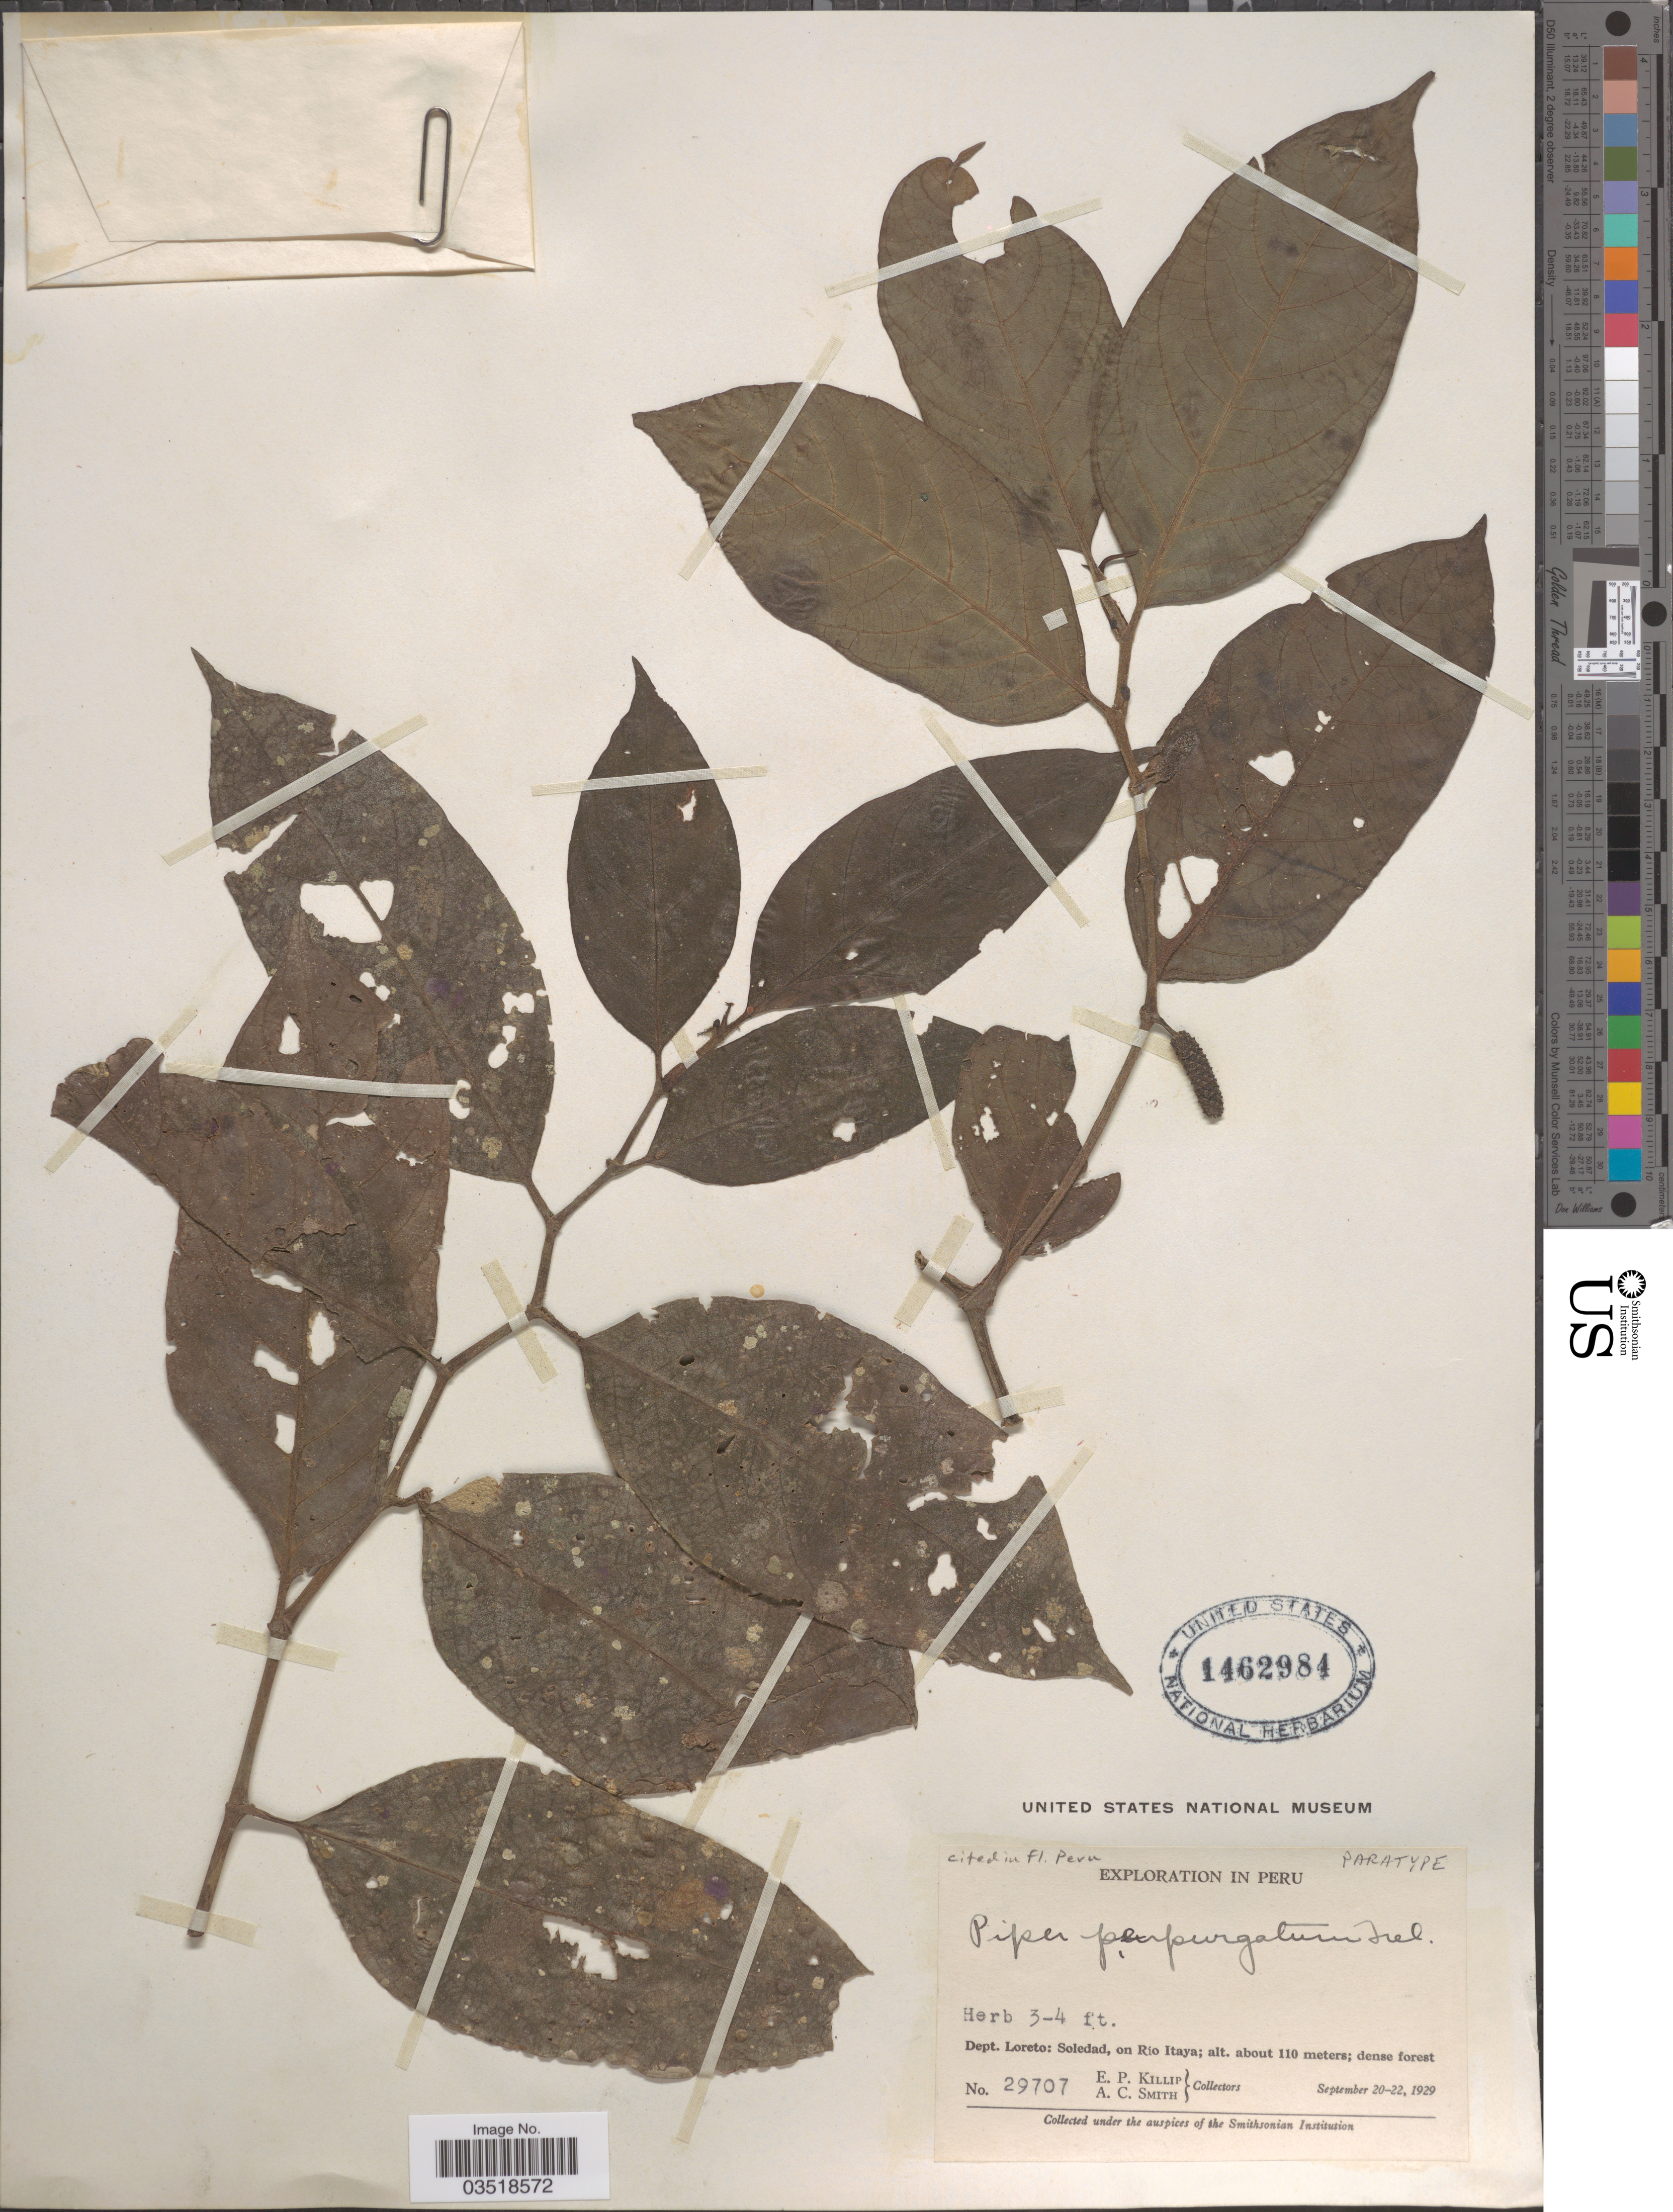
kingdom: Plantae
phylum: Tracheophyta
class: Magnoliopsida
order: Piperales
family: Piperaceae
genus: Piper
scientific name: Piper perpurgatum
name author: Trel. in J.F. Macbr.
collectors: E. P. Killip & A. C. Smith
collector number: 29707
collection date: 1929-09-20/1929-09-22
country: Peru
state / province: Loreto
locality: Dept. Loreto: Soledad, on Río Itaya.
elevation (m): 110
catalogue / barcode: US 1462984